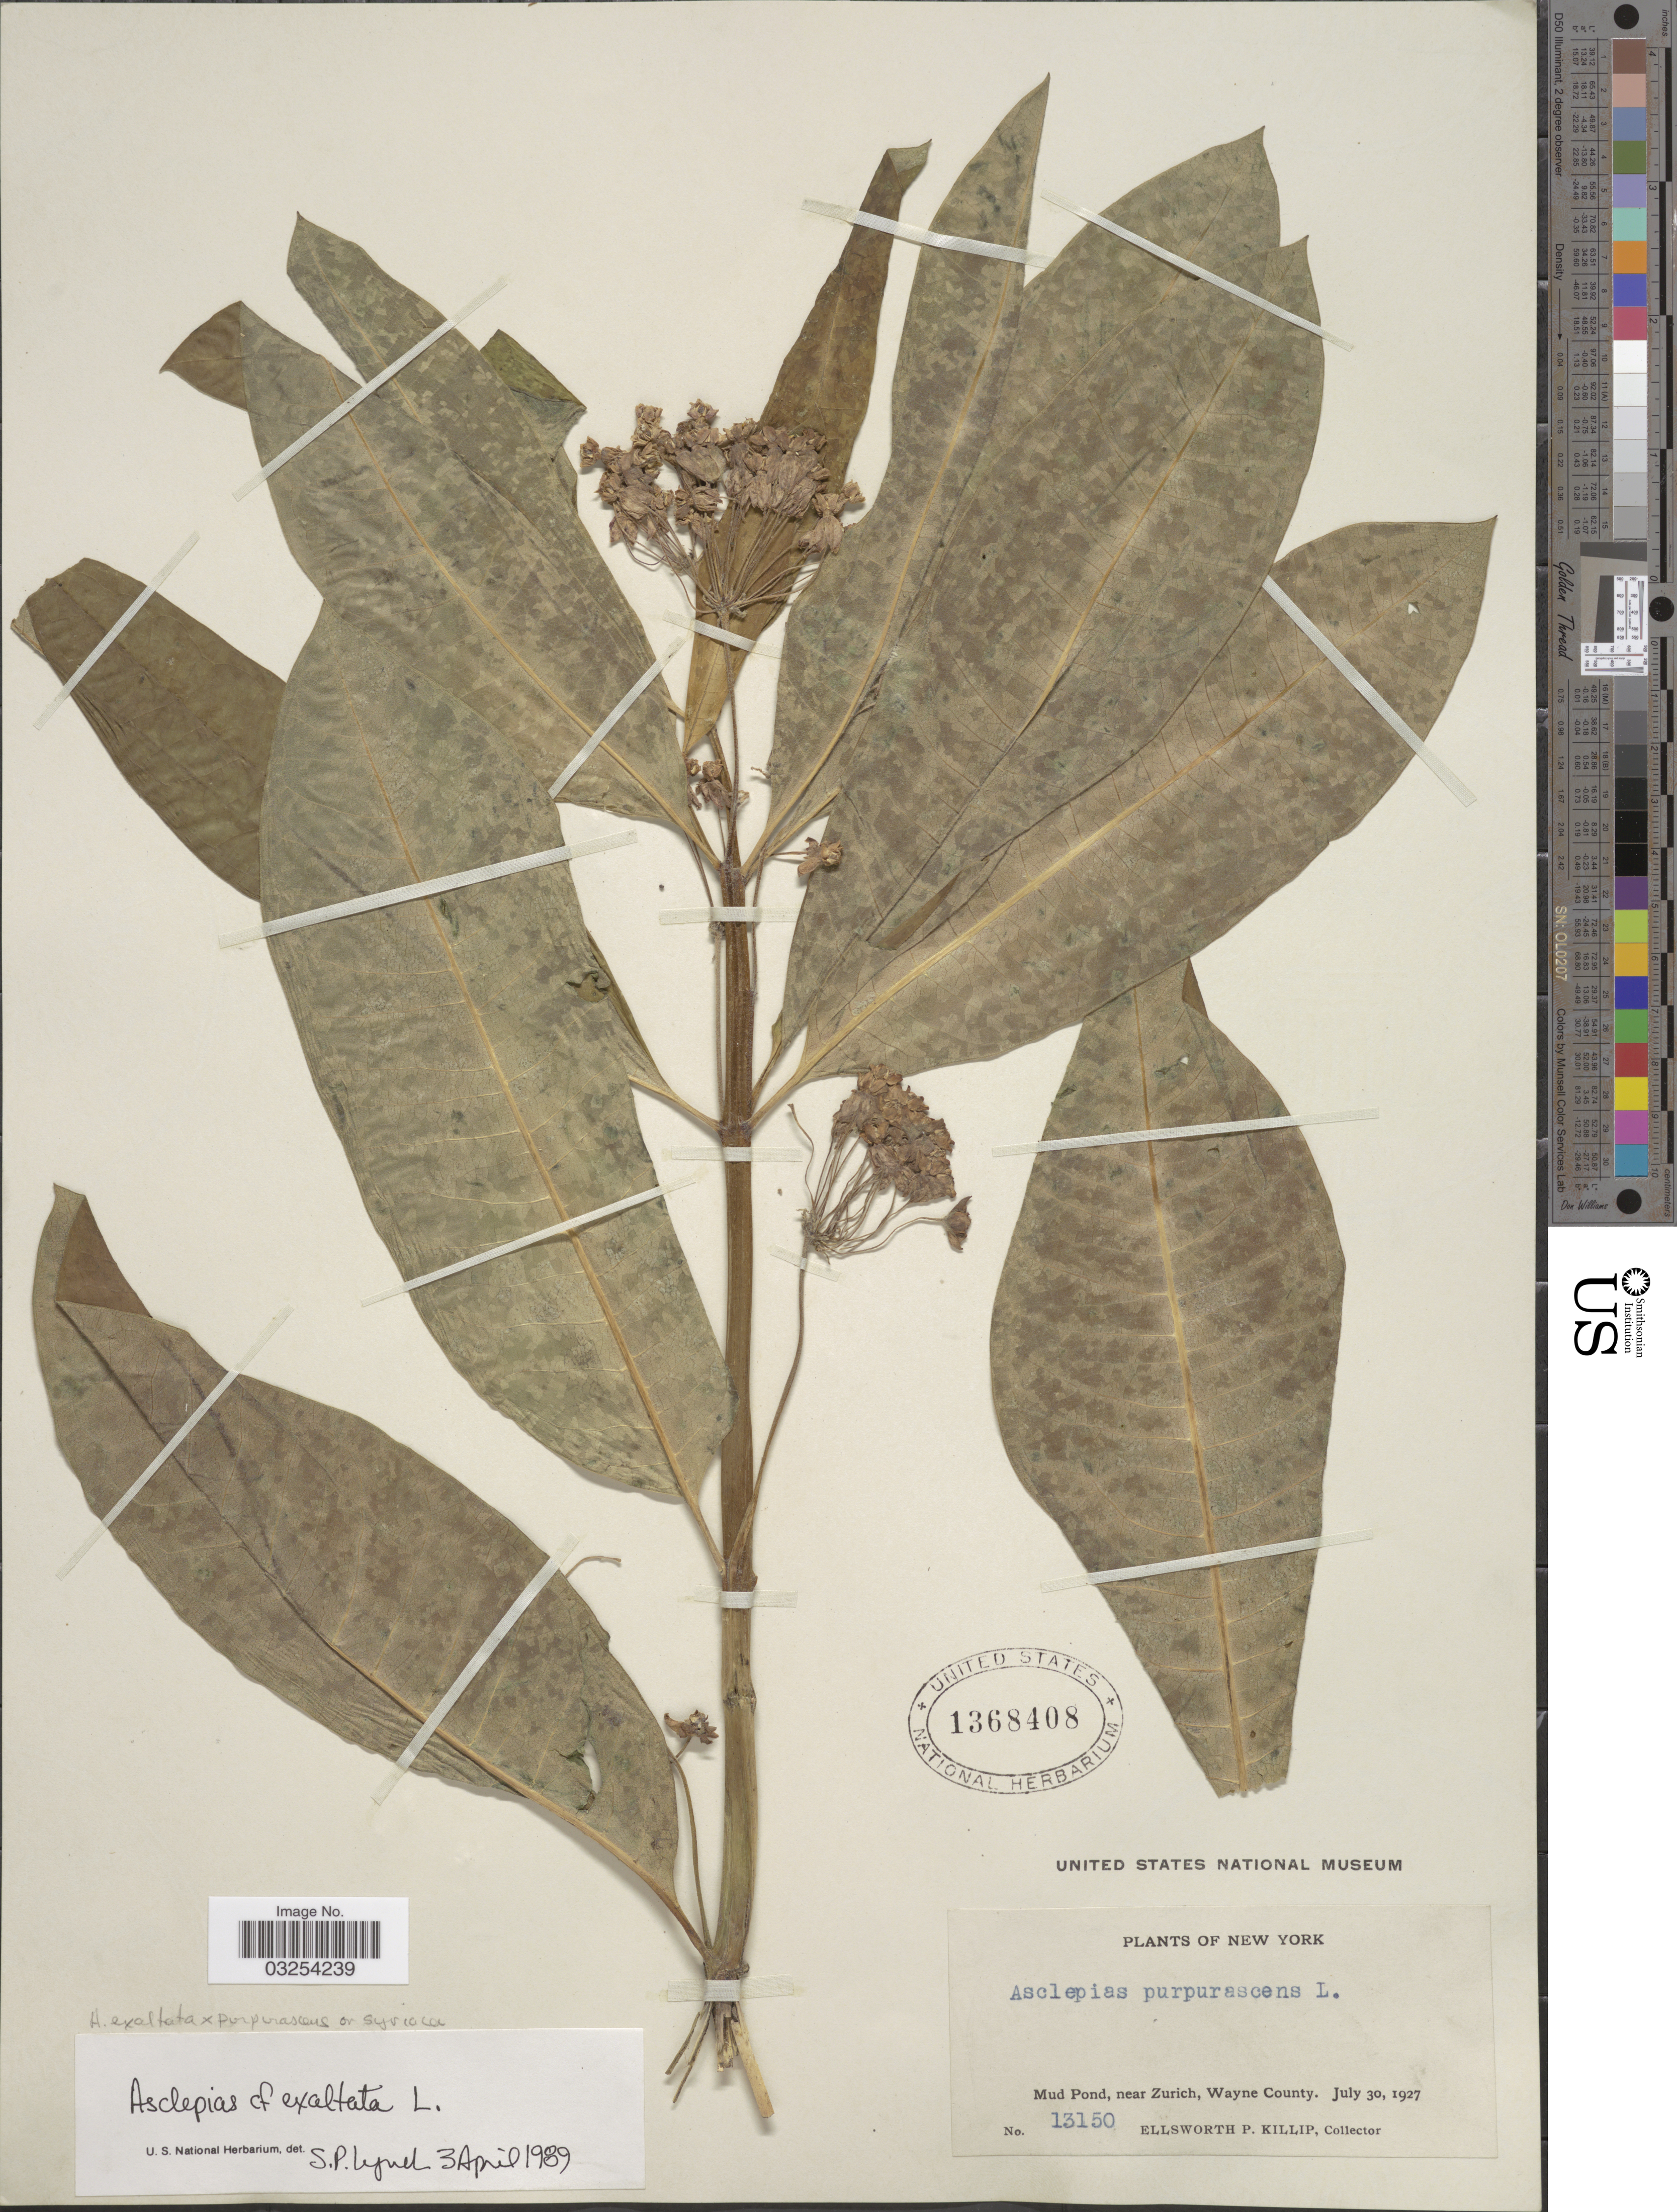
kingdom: Plantae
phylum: Tracheophyta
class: Magnoliopsida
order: Gentianales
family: Apocynaceae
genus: Asclepias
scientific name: Asclepias exaltata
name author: Muhl.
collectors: E. P. Killip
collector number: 13150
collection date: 1927-07-30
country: United States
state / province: New York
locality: Mud Pond, near Zurich, Wayne County.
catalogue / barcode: US 1368408